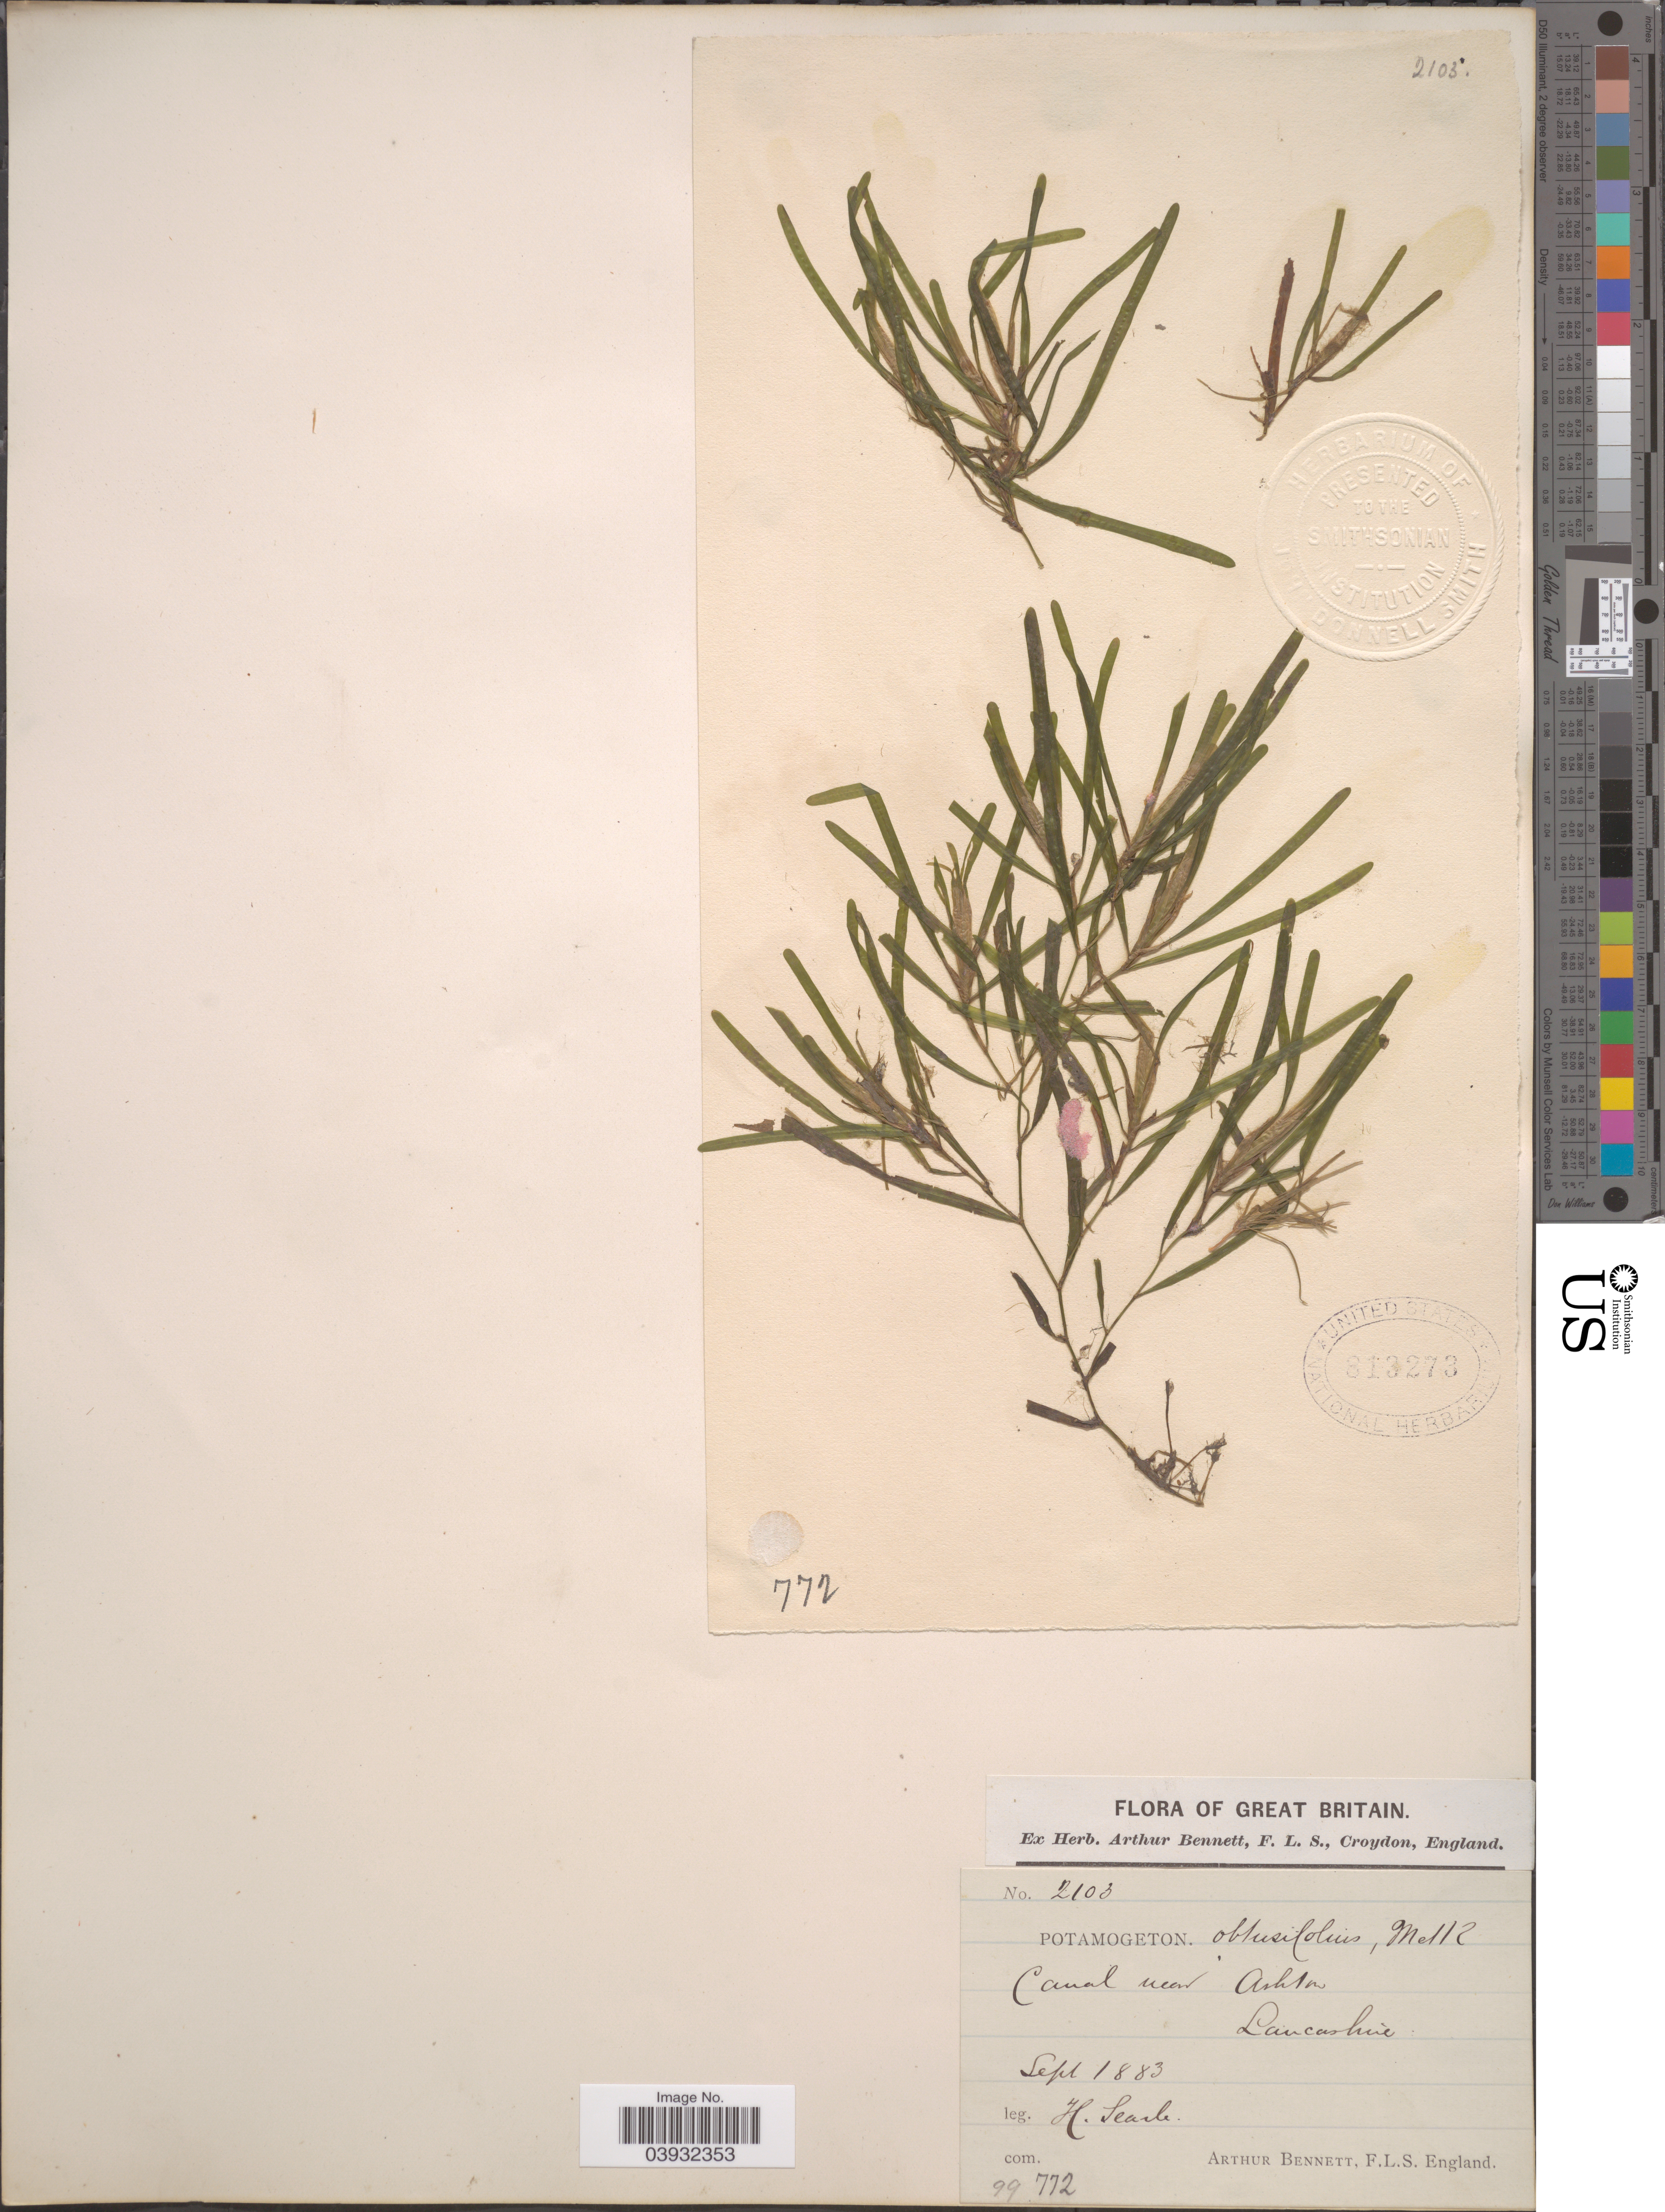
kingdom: Plantae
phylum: Tracheophyta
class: Liliopsida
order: Alismatales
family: Potamogetonaceae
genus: Potamogeton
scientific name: Potamogeton obtusifolius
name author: Mert. & W.D.J. Koch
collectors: H. Searle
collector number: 2103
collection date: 1883-09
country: United Kingdom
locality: Great Britain. Canal near Ashton. Lancashire.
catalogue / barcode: US 813273